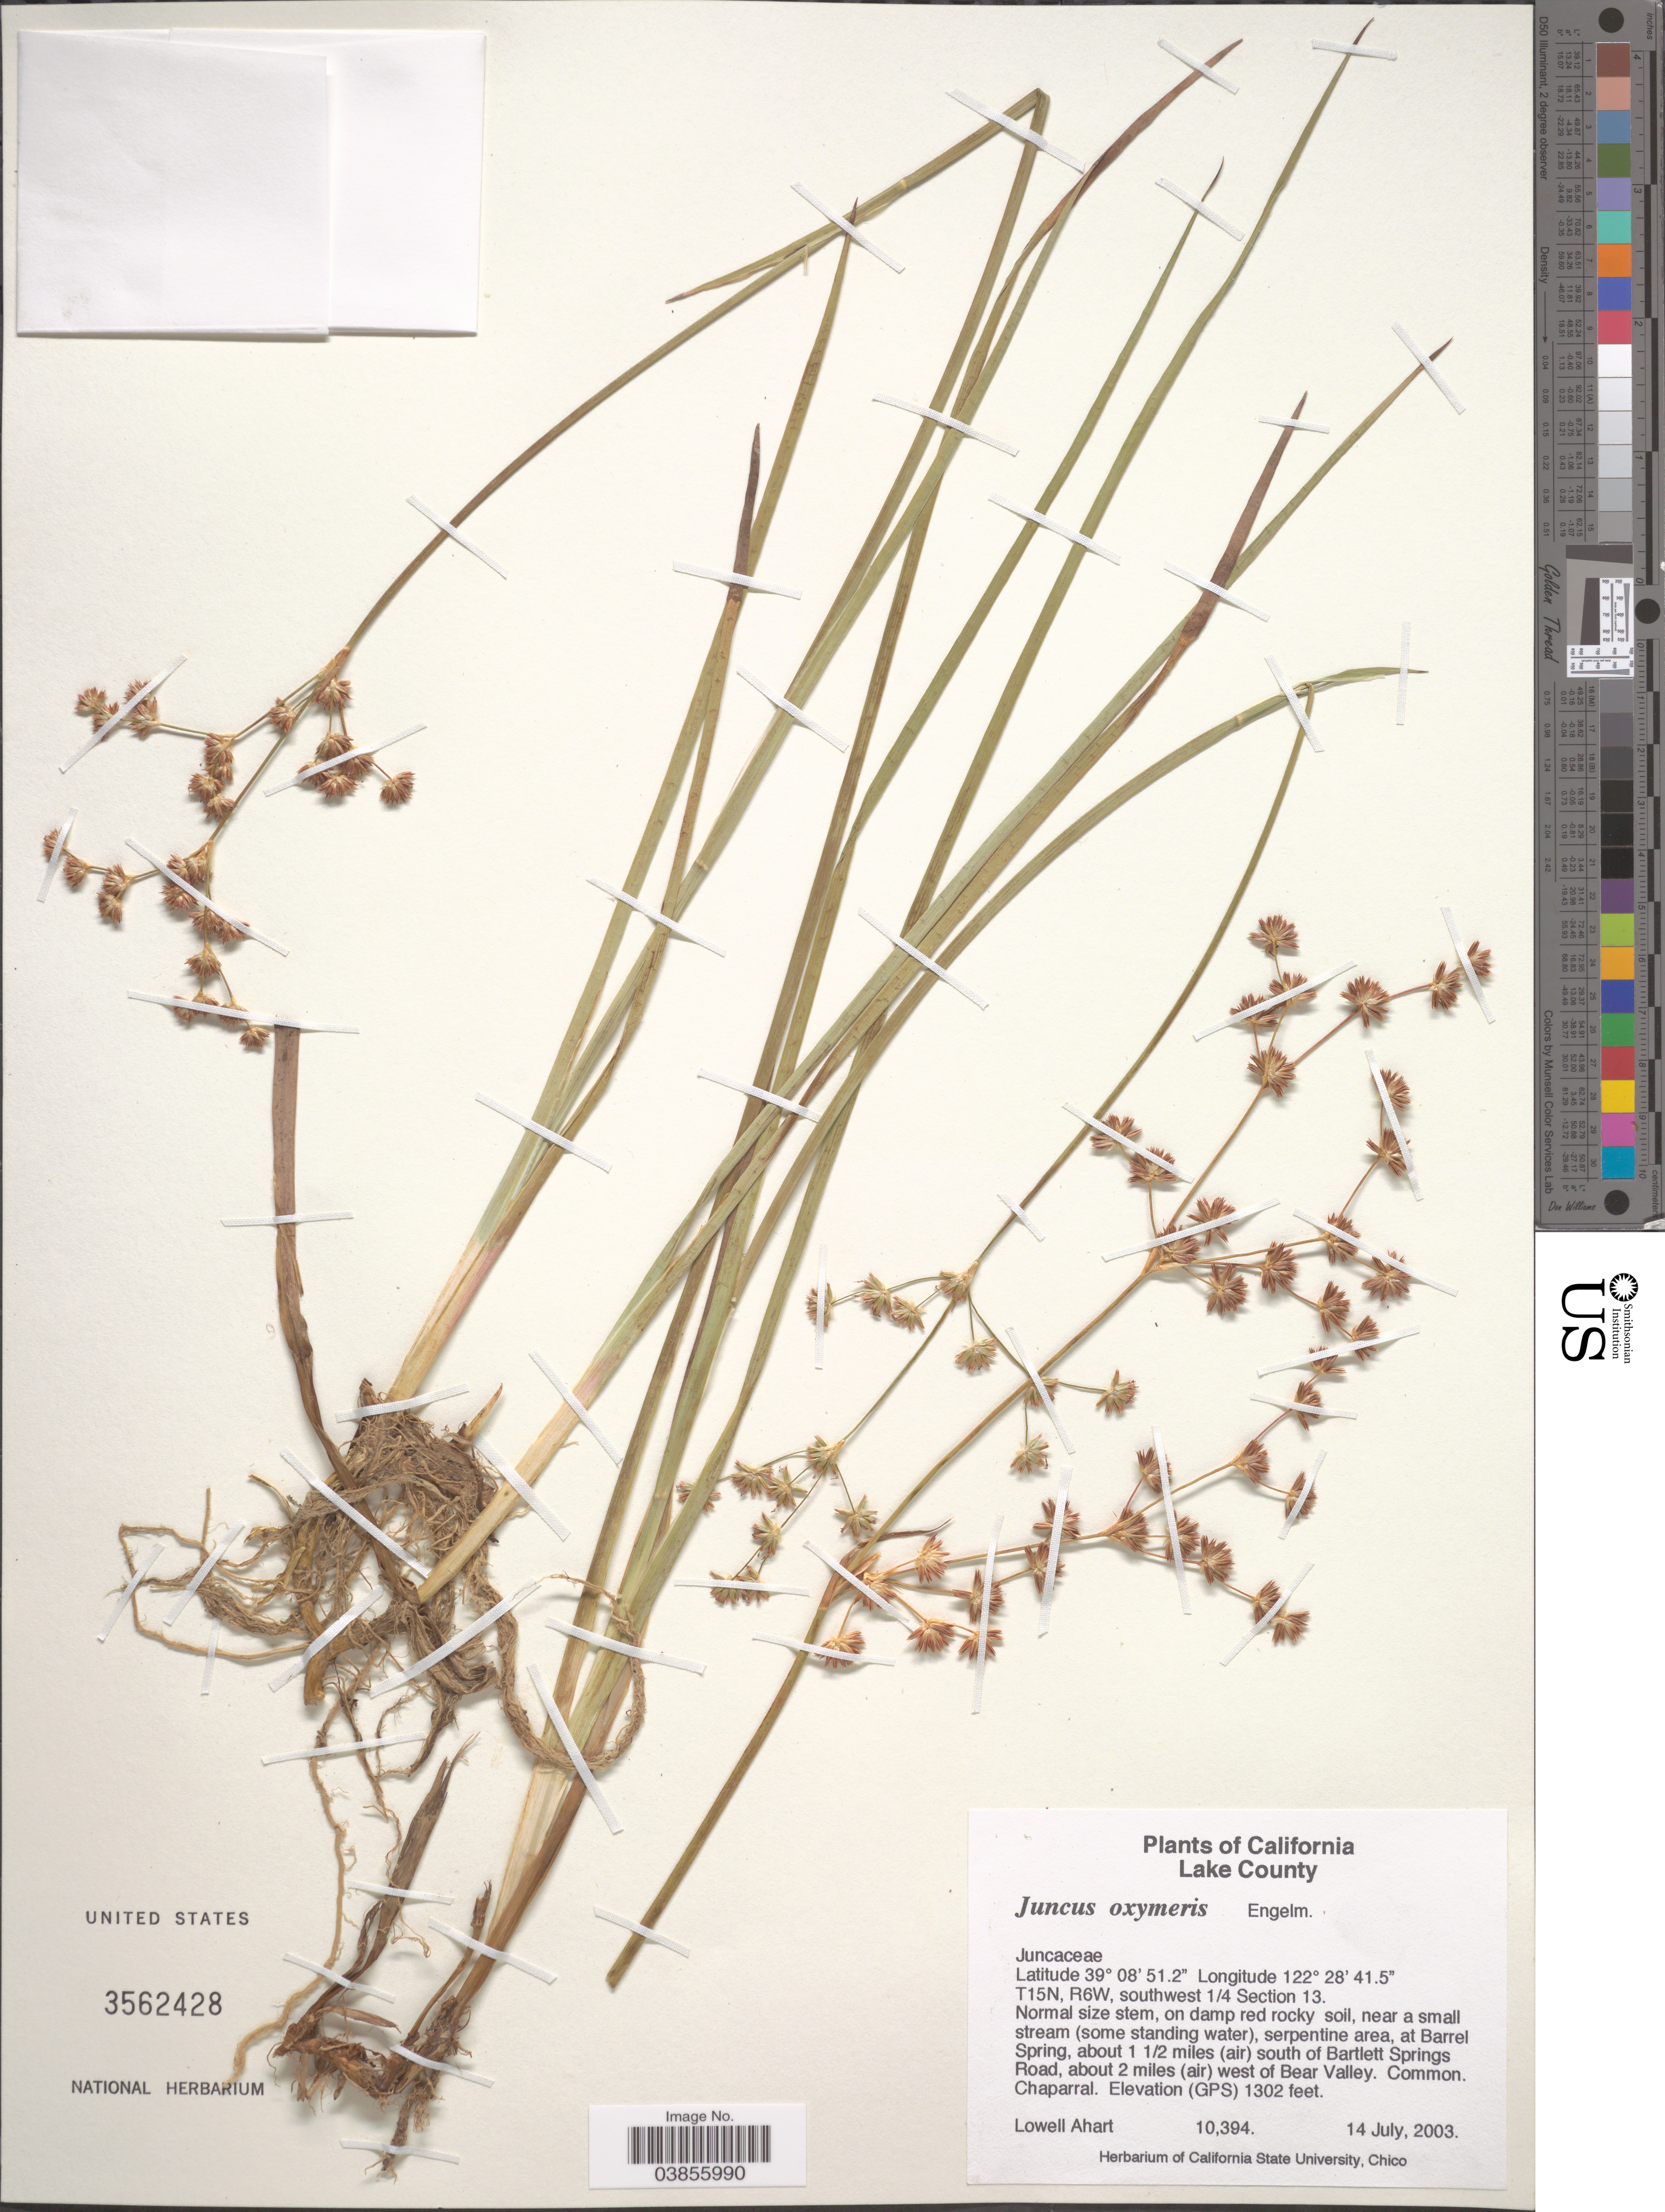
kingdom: Plantae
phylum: Tracheophyta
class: Liliopsida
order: Poales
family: Juncaceae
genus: Juncus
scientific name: Juncus oxymeris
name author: Engelm.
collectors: L. Ahart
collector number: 10394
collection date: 2003-07-14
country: United States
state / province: California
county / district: Lake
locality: Lake County. T15N, R6W, southwest 1/4 Section 13. At Barrel Spring, about 1 1/2 miles (air) south of Bartlett Springs Road, about 2 miles (air) west of Bear Valley.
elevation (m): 397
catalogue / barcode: US 3562428